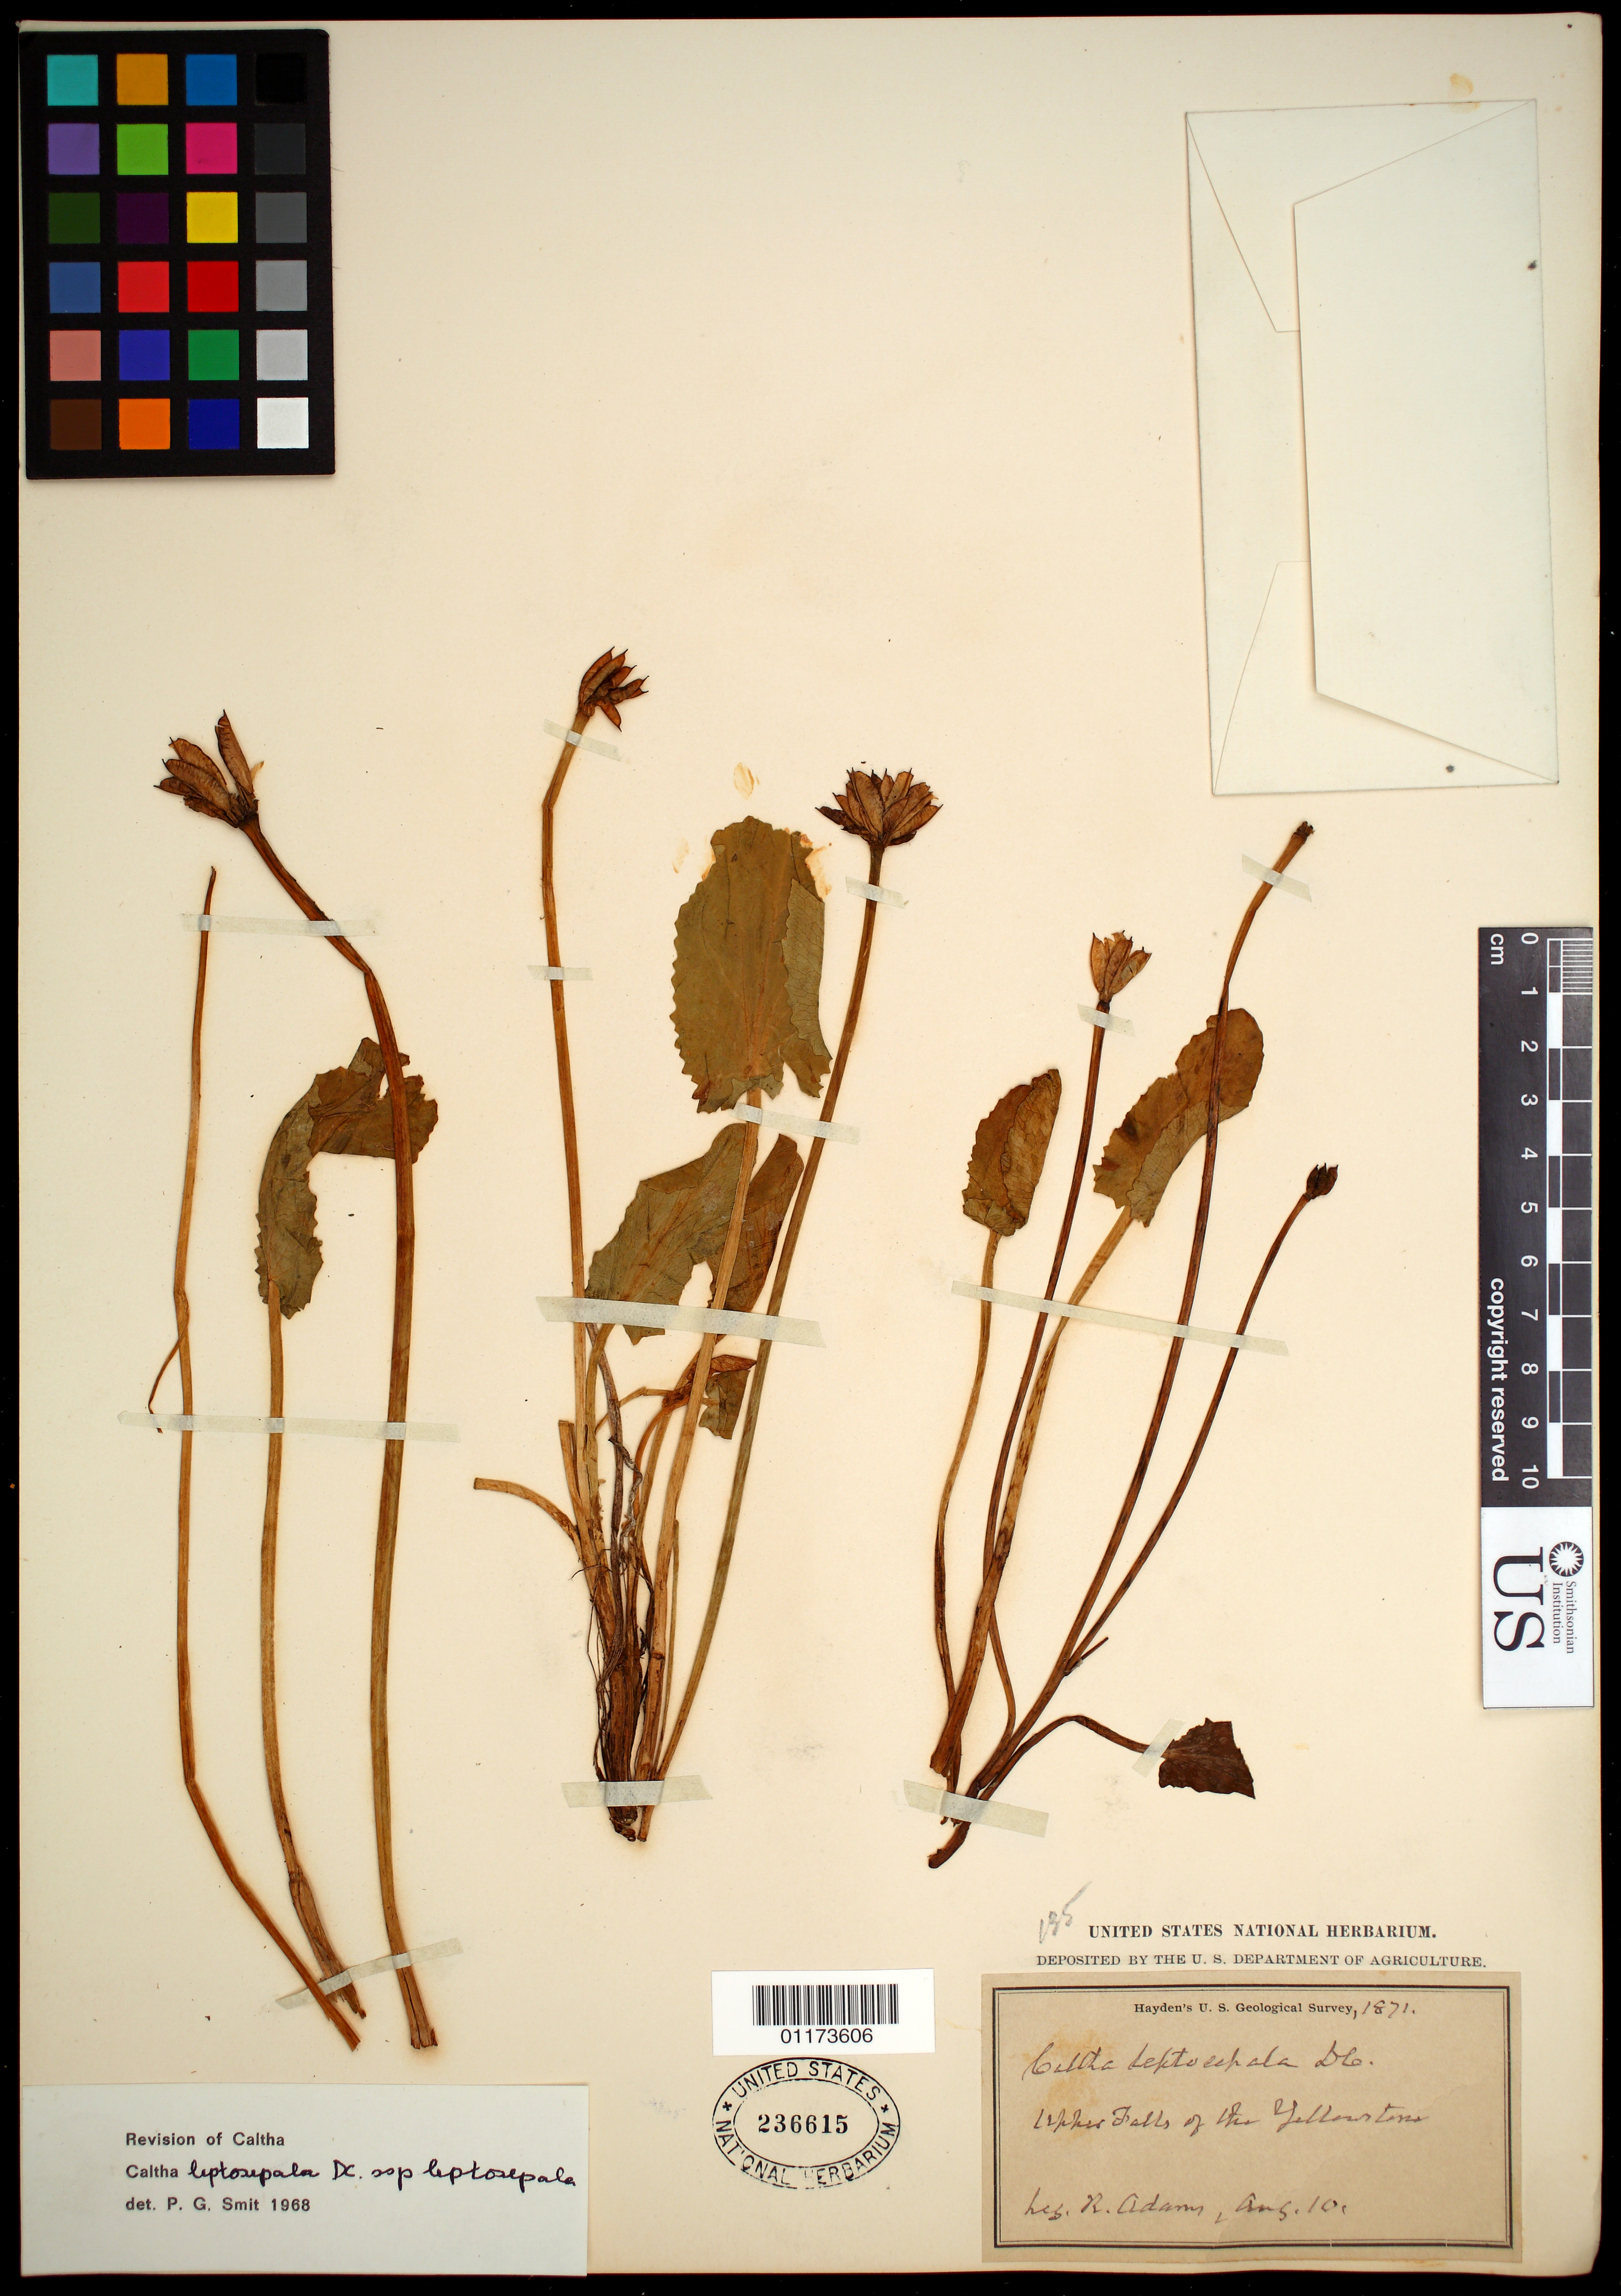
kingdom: Plantae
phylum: Tracheophyta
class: Magnoliopsida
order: Ranunculales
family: Ranunculaceae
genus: Caltha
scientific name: Caltha leptosepala subsp. leptosepala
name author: DC.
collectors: R. Adams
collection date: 1871-08-10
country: United States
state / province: Wyoming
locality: Upper Falls of the Yellowstone.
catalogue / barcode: US 236615